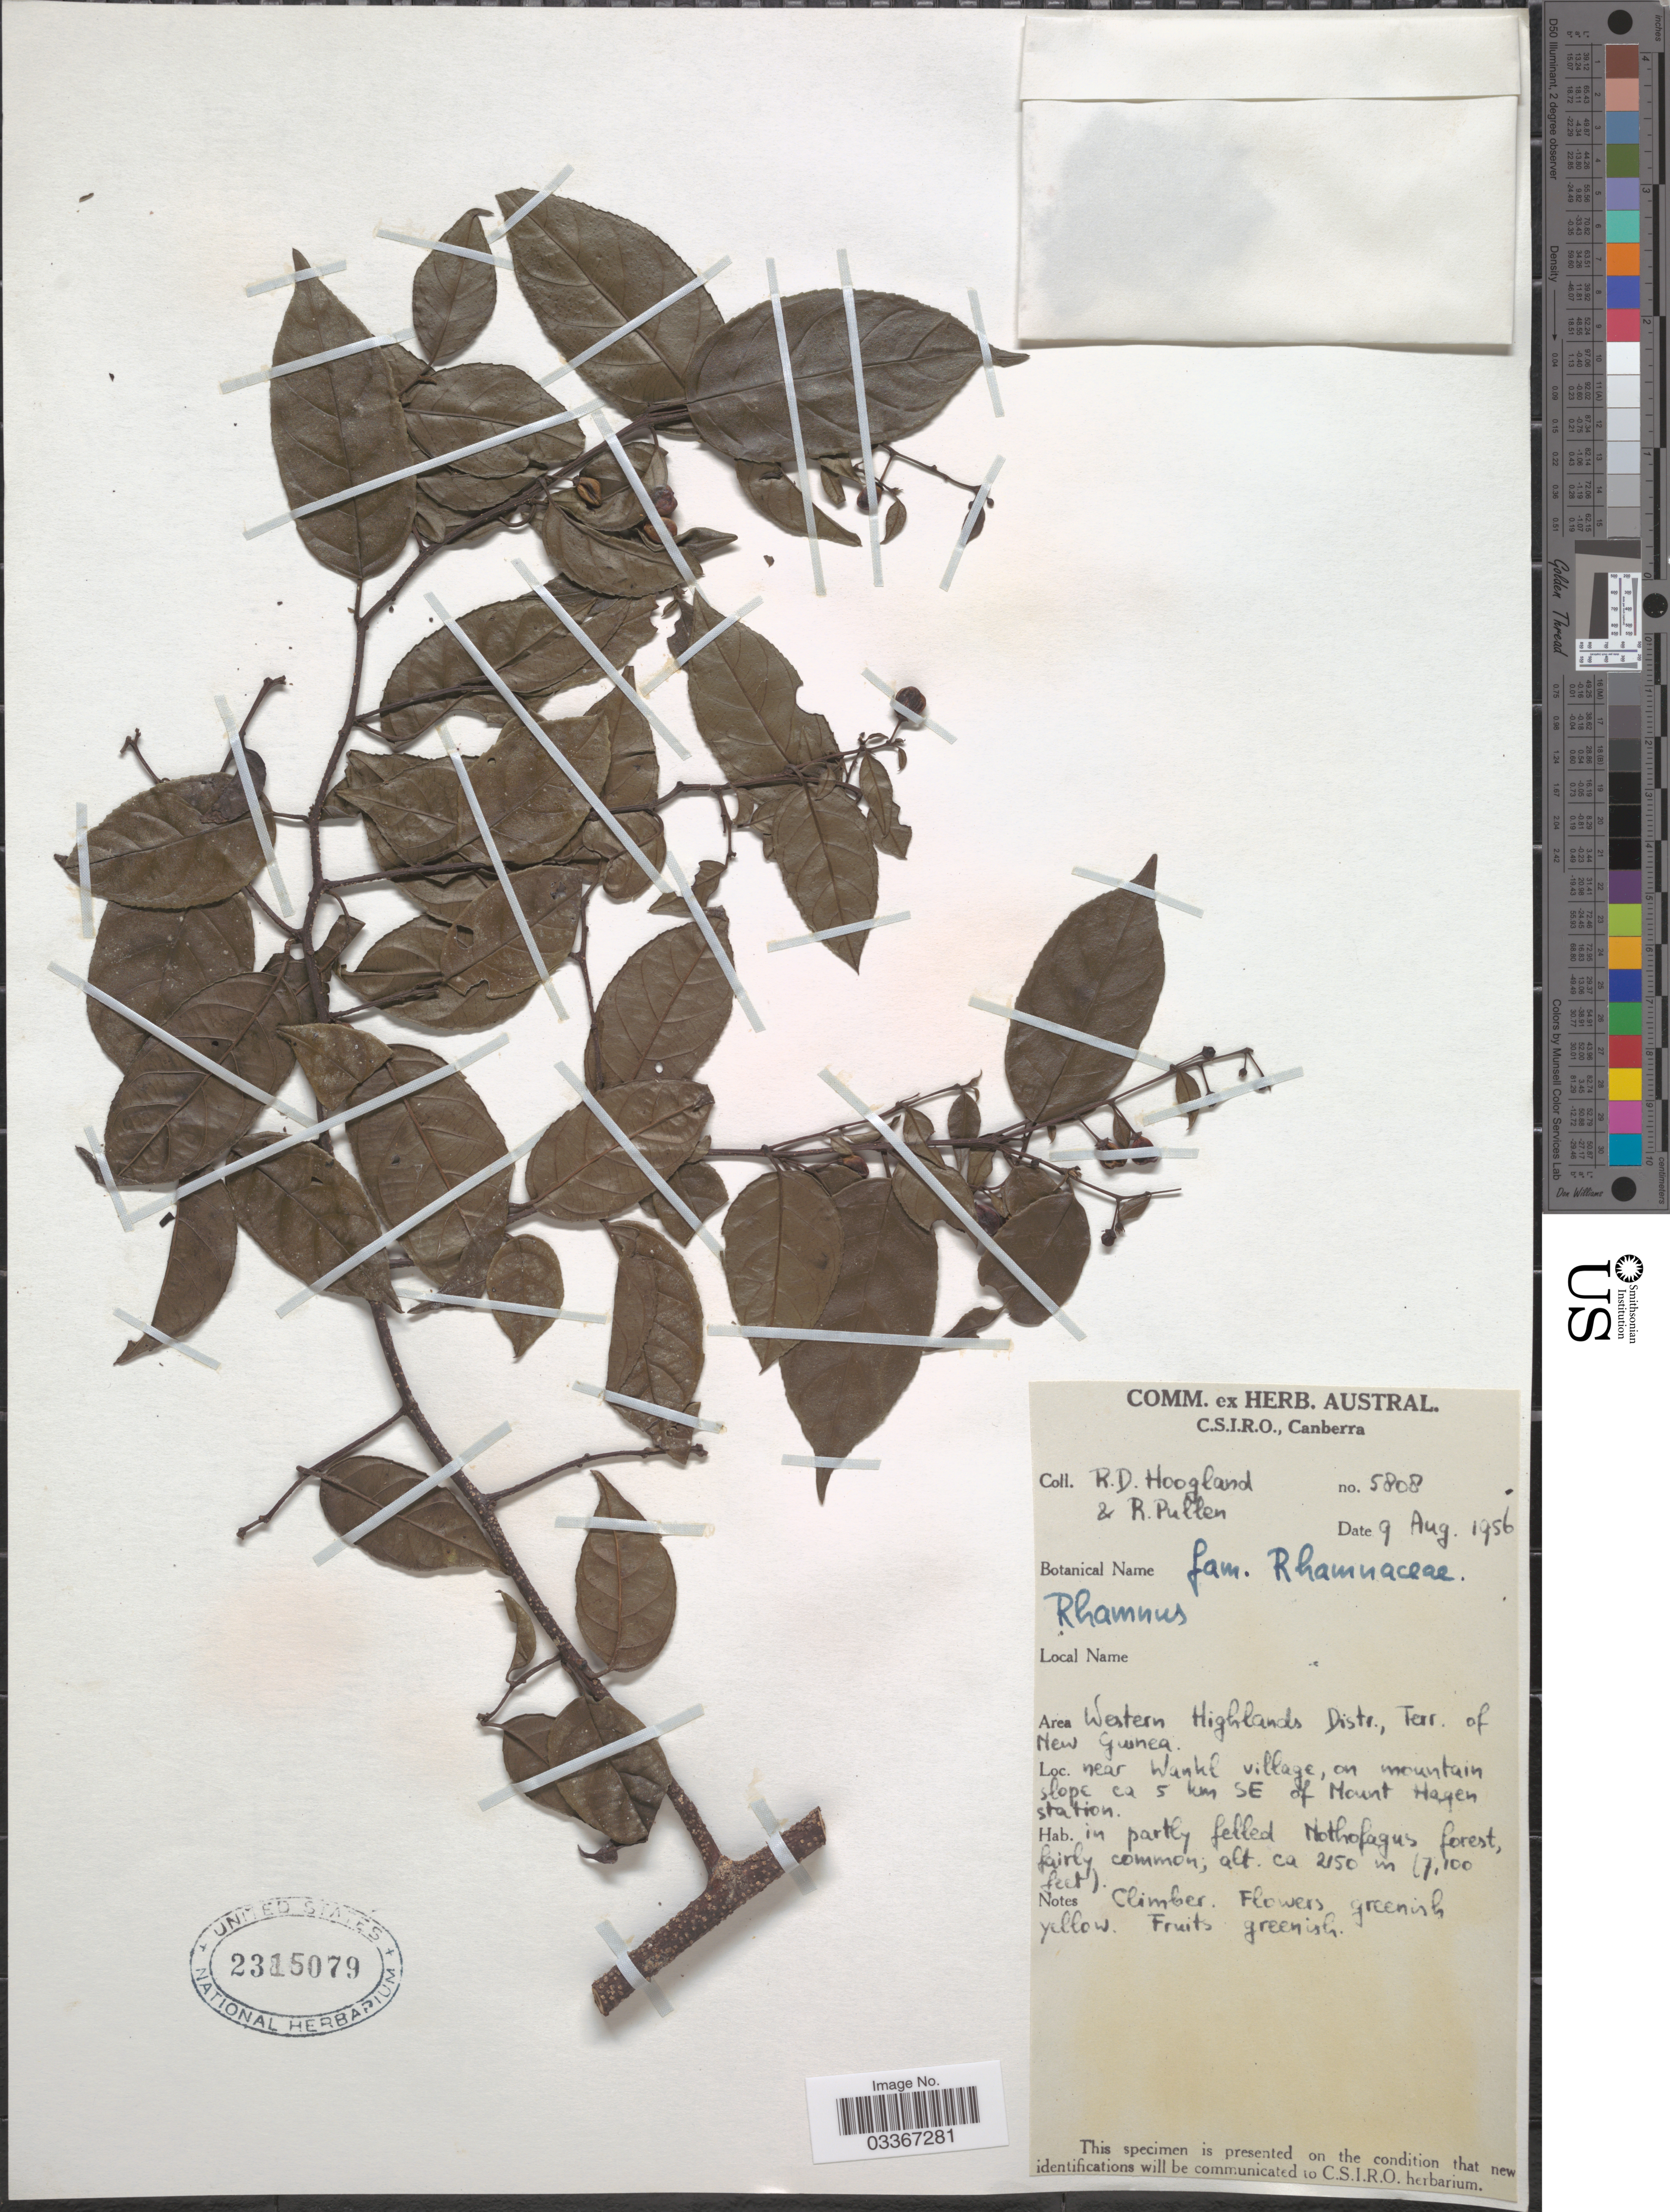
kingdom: Plantae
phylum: Tracheophyta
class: Magnoliopsida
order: Rosales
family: Rhamnaceae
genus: Rhamnus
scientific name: Rhamnus sp.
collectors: R. D. Hoogland & R. Pullen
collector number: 5808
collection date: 1956-08-09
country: Papua New Guinea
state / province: Western Highlands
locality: Area Western Highlands Distr., terr. of New Guinea. Near Wankl village, on mountain slope ca 5 km SE of Mount Hagen station.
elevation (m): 2150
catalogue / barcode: US 2315079